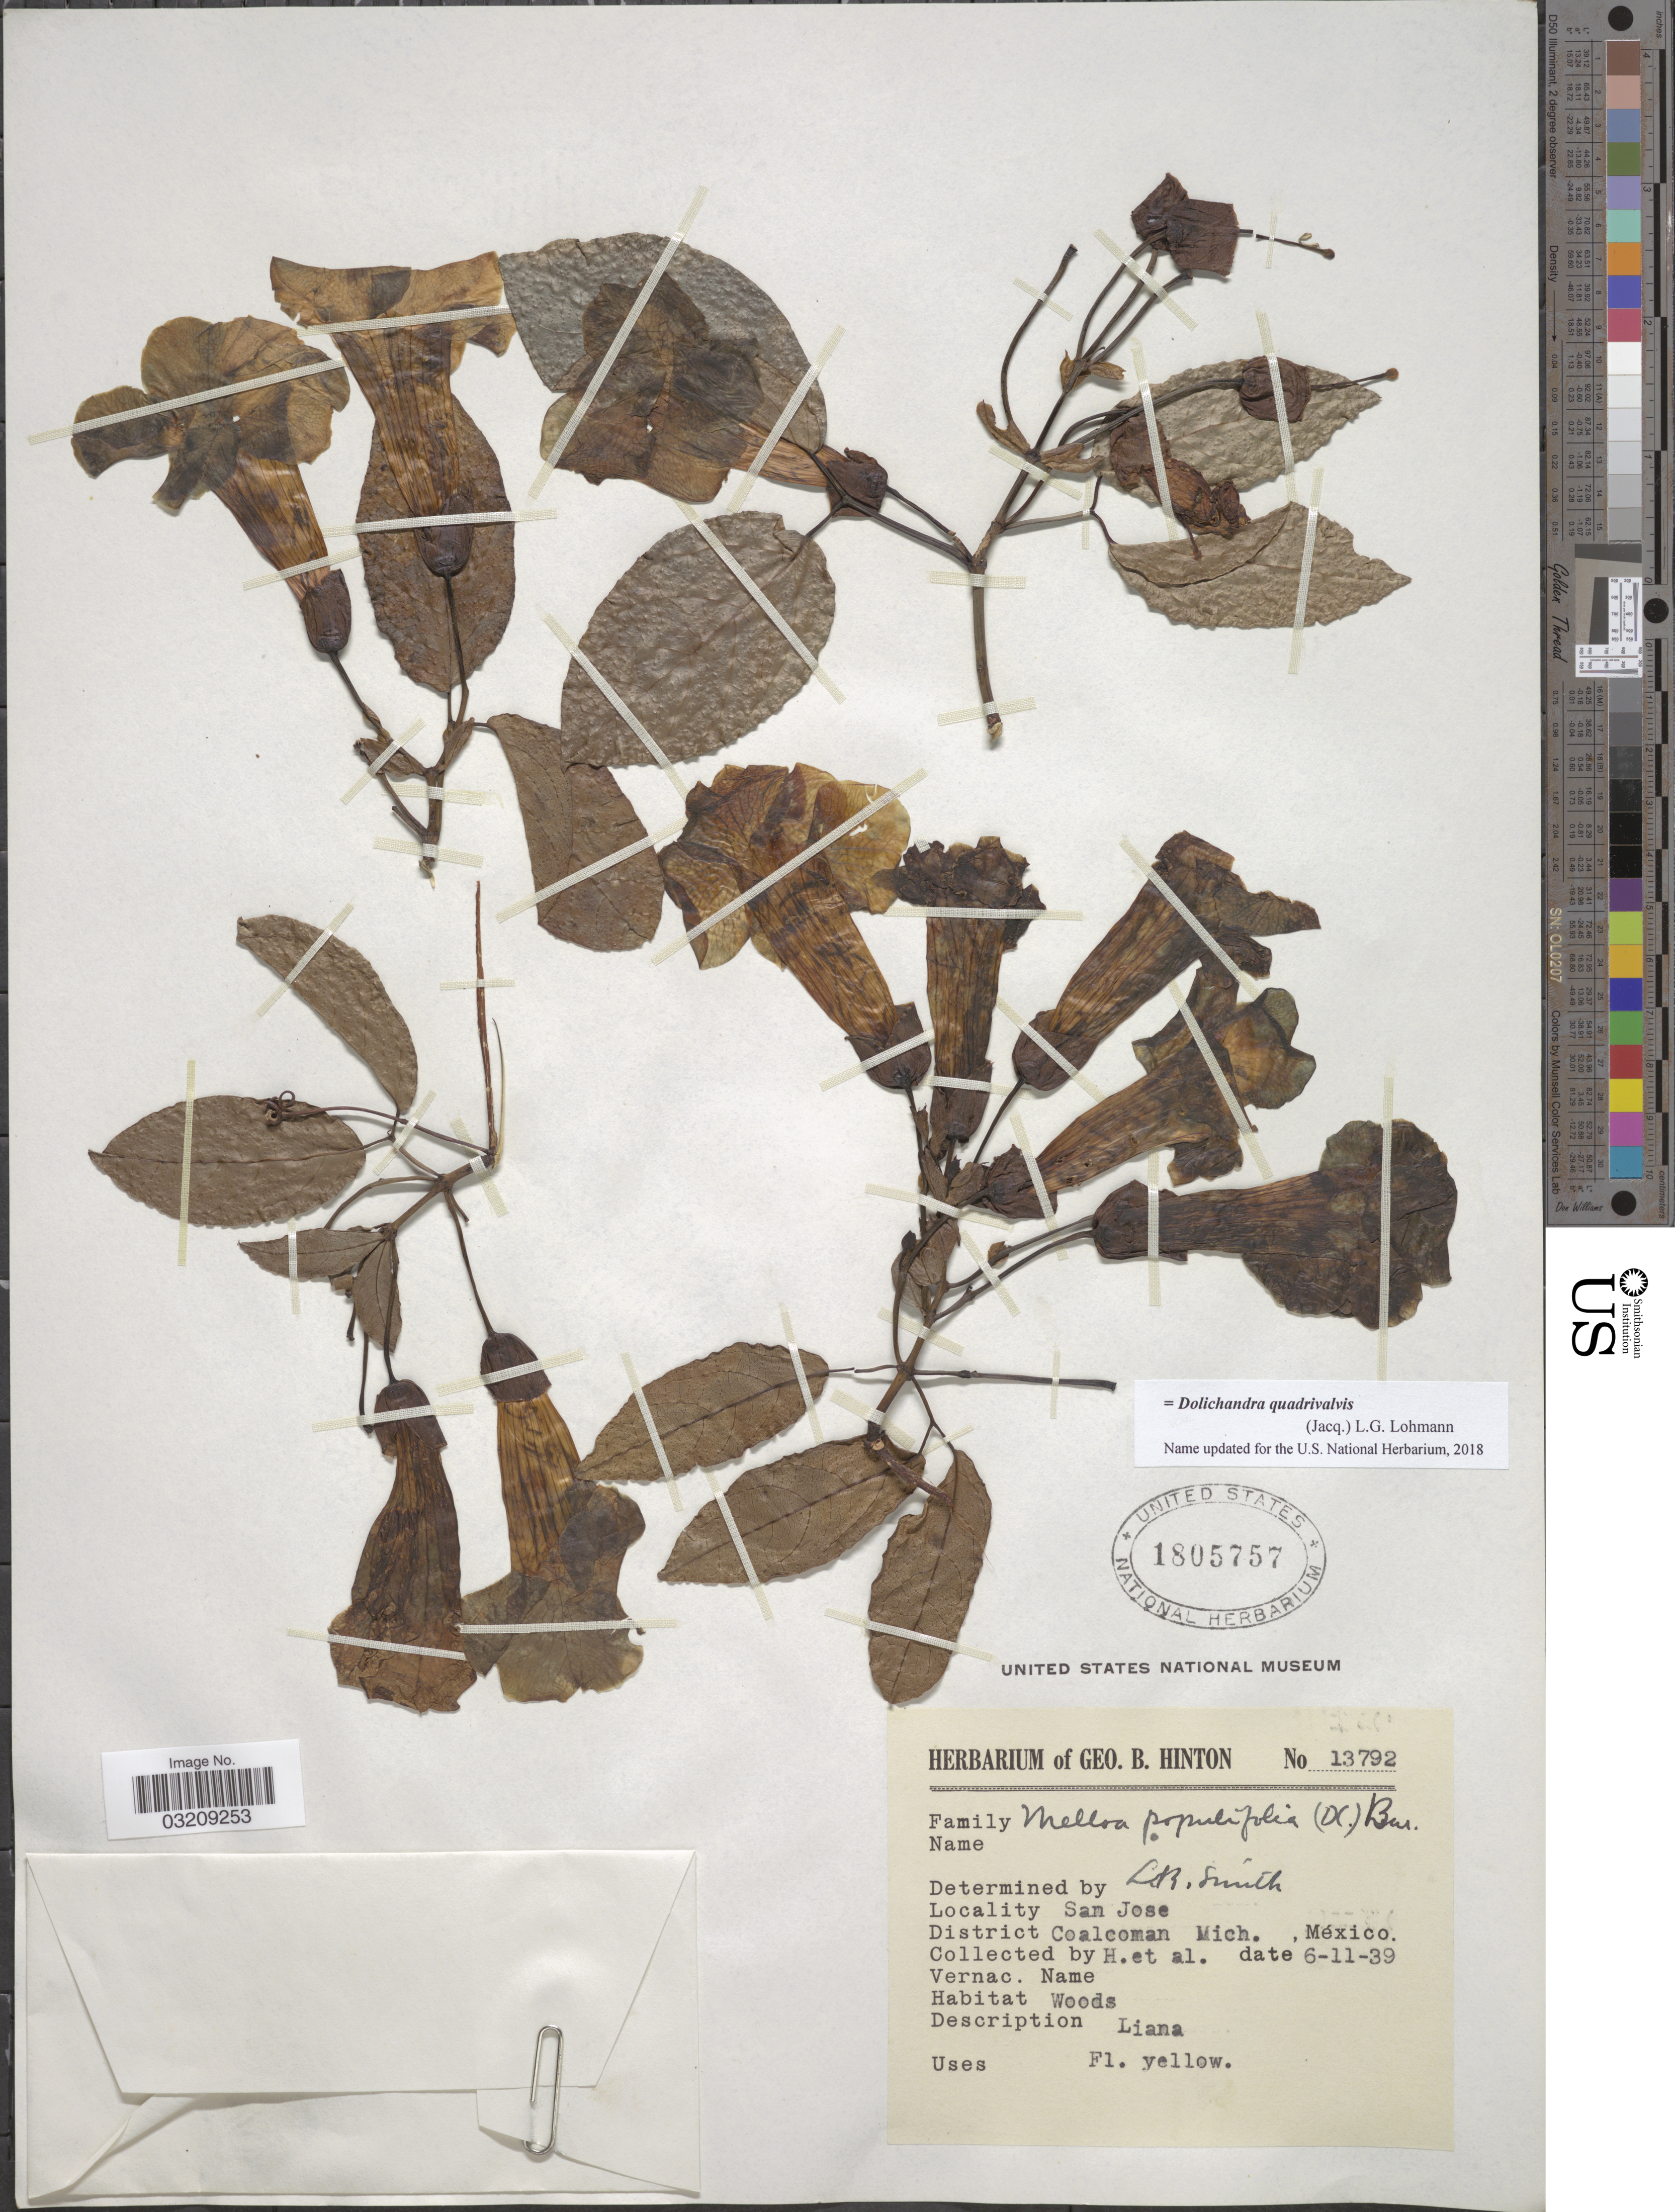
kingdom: Plantae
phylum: Tracheophyta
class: Magnoliopsida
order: Lamiales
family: Bignoniaceae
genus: Dolichandra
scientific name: Dolichandra quadrivalvis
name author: (Jacq.) L.G. Lohmann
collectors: G. B. Hinton & et al.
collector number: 13792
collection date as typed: Transcribed d/m/y: 6/11/39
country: Mexico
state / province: Michoacán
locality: San Jose. District Coalcoman Mich.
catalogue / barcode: US 1805757